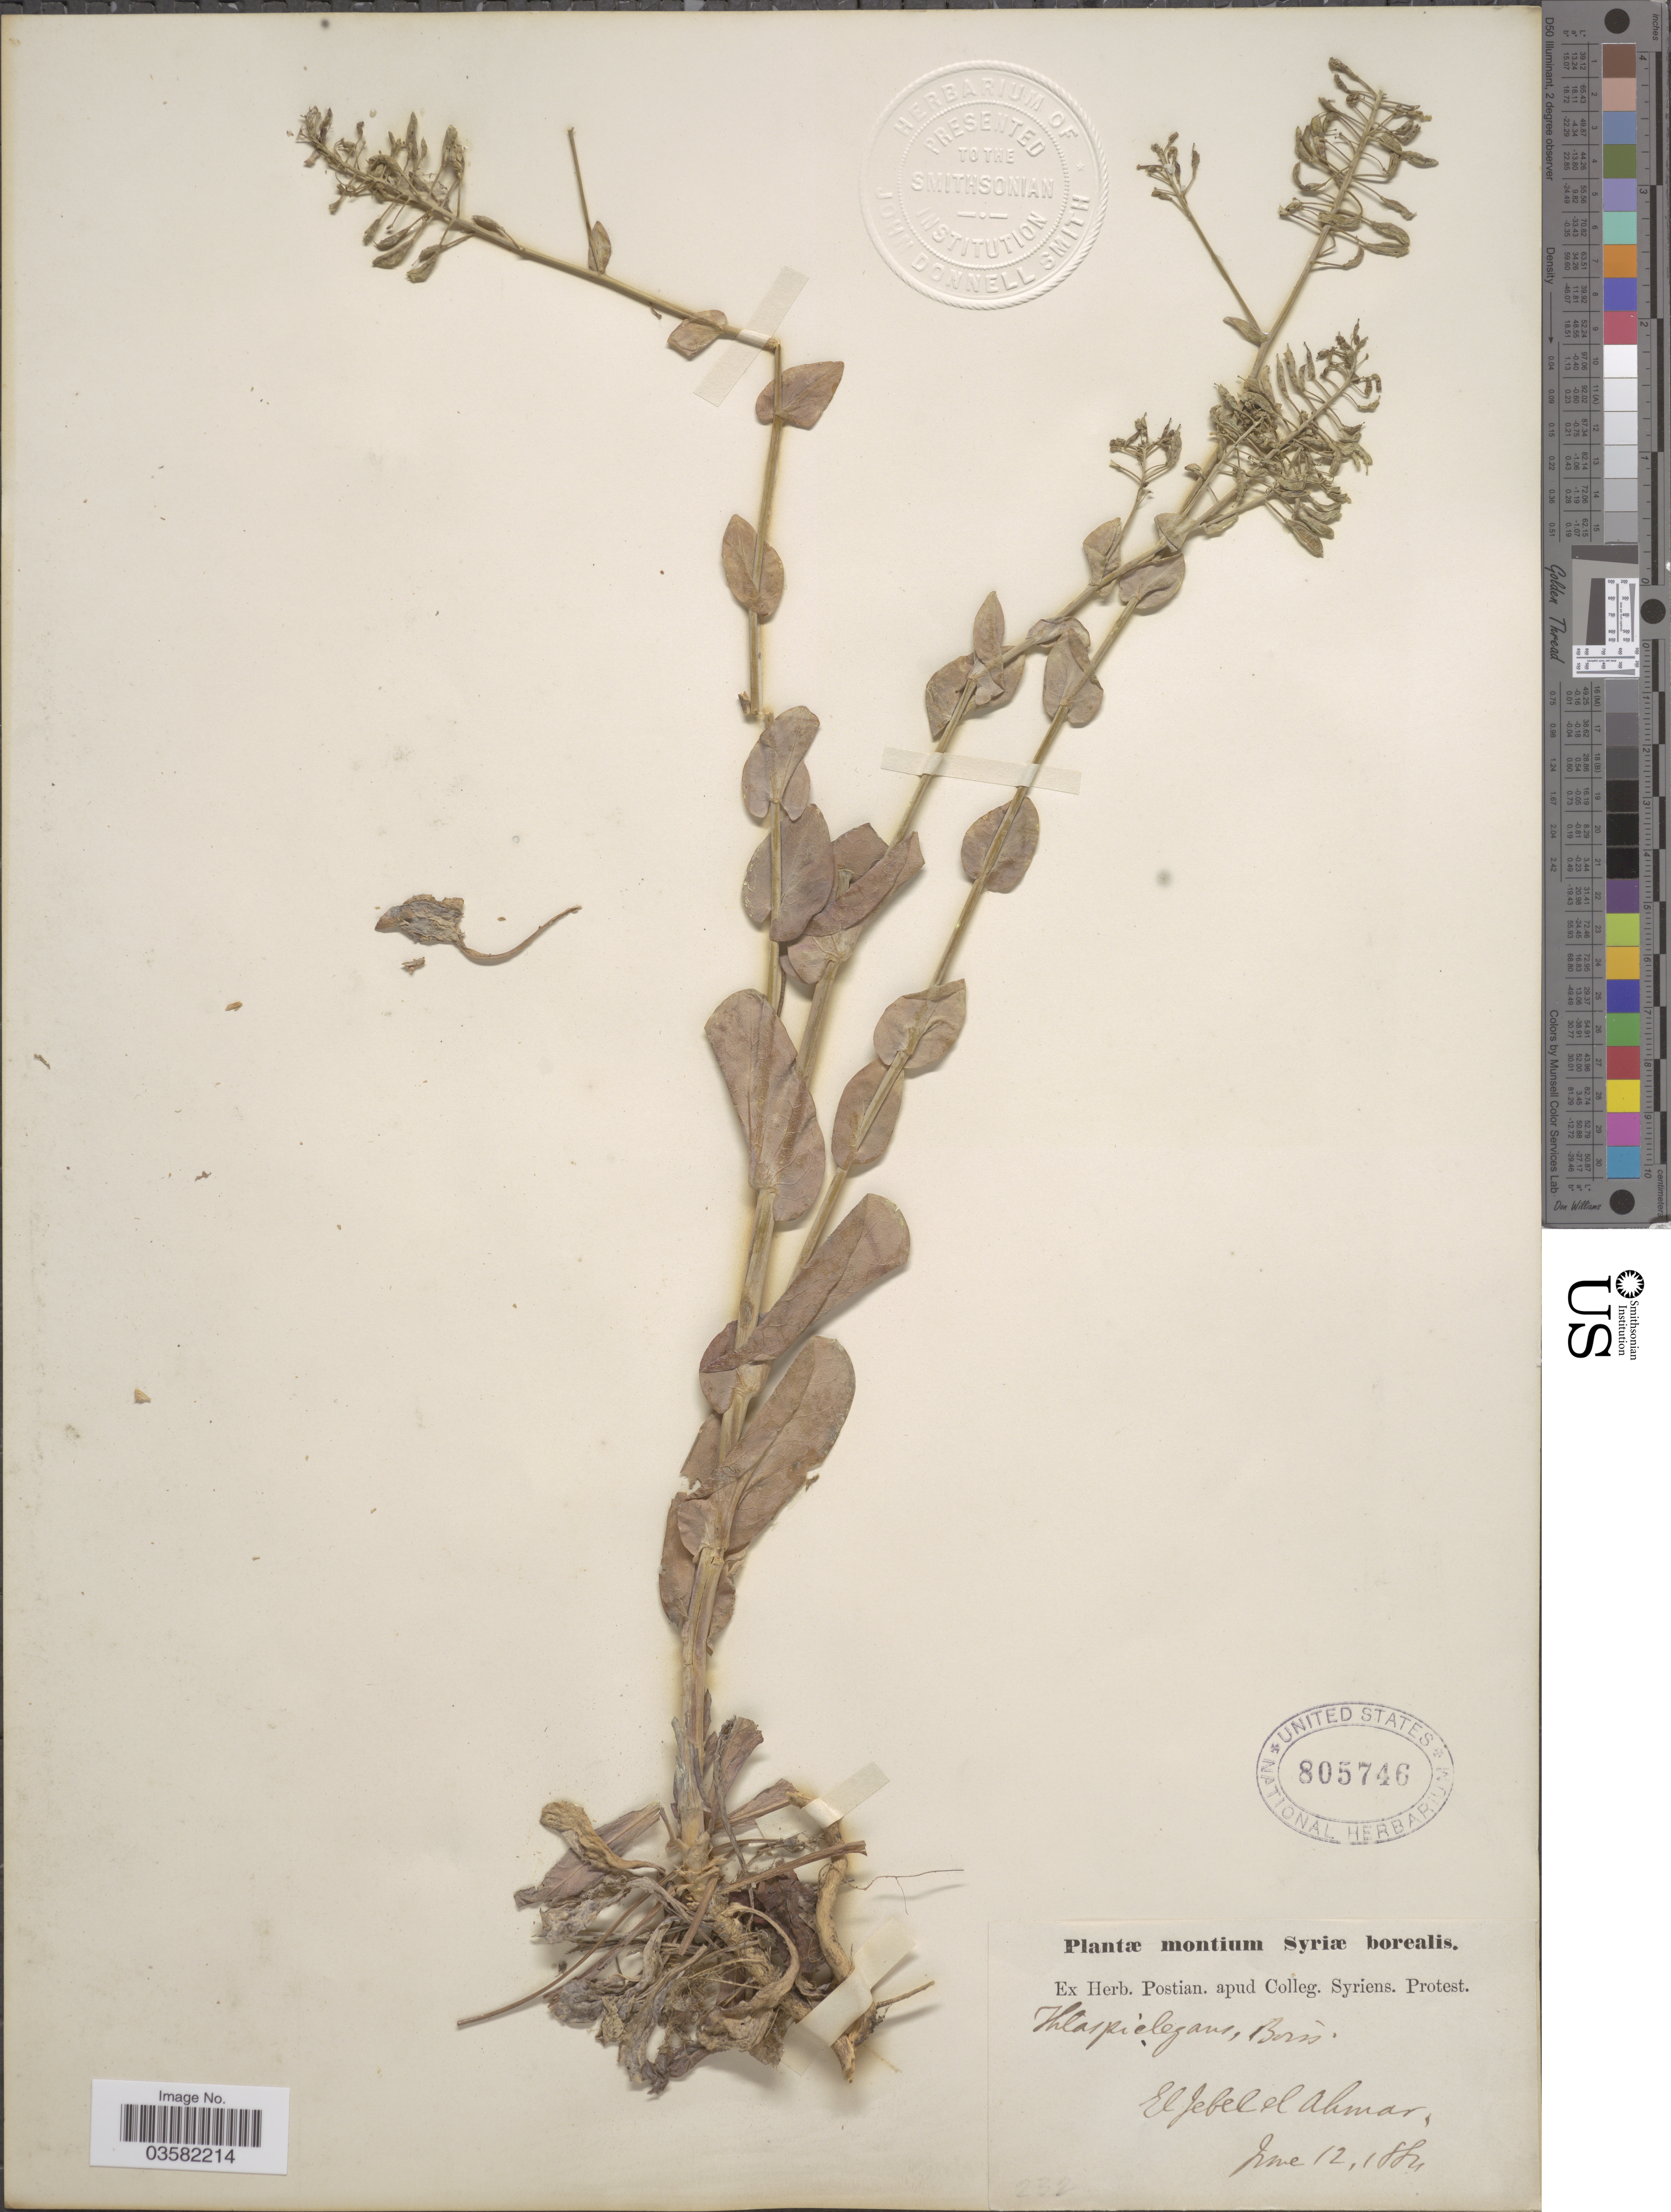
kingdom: Plantae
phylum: Tracheophyta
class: Magnoliopsida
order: Brassicales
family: Brassicaceae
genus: Thlaspi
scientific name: Thlaspi elegans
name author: Boiss.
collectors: ex herb. Postian. apud Colleg. Syriens. Protest. USE "Fannie P. A. Shepard" (10308853) AS PRIMARY COLLECTOR INSTEAD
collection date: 1884-06-12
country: Syria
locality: Syriæ borealis. El Jebel el Ahmar.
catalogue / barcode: US 805746